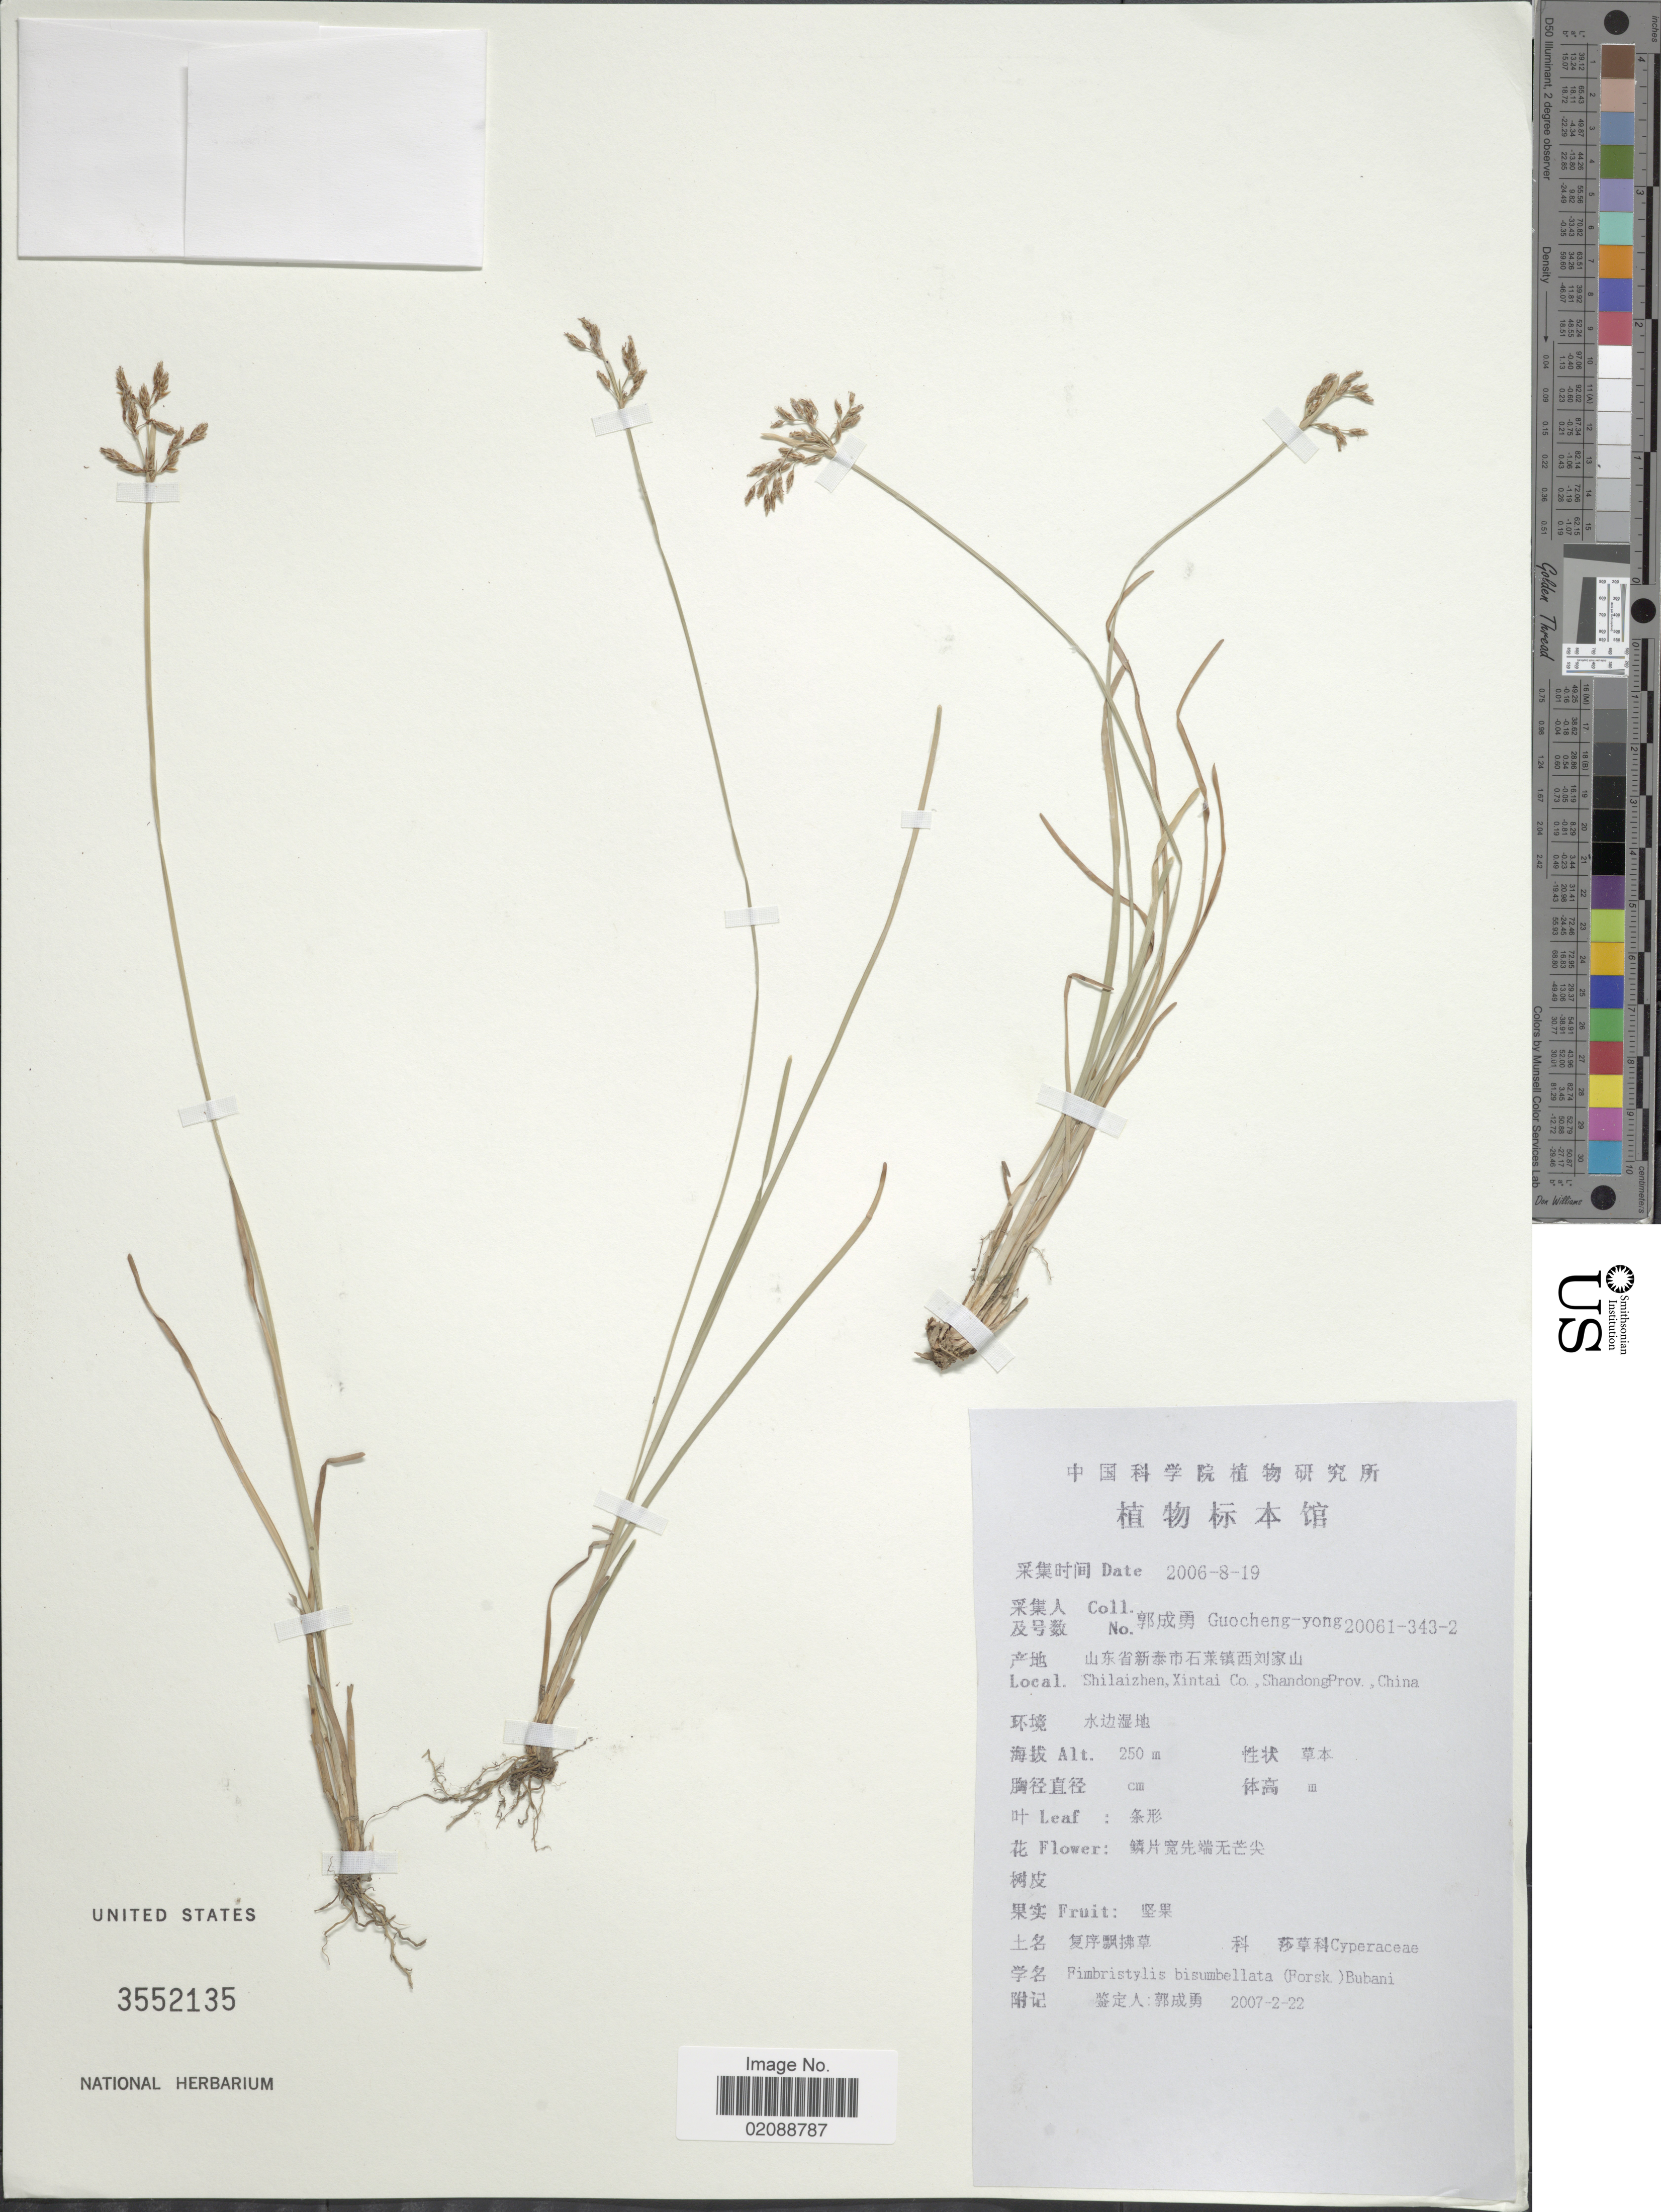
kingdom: Plantae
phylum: Tracheophyta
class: Liliopsida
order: Poales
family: Cyperaceae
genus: Fimbristylis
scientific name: Fimbristylis bisumbellata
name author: (Forssk.) Bubani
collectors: Goucheng-yong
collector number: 20061-343-2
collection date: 2006-08-19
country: China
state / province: Shandong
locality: Shilaizhen, Xintai Co.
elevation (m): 250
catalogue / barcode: US 3552135